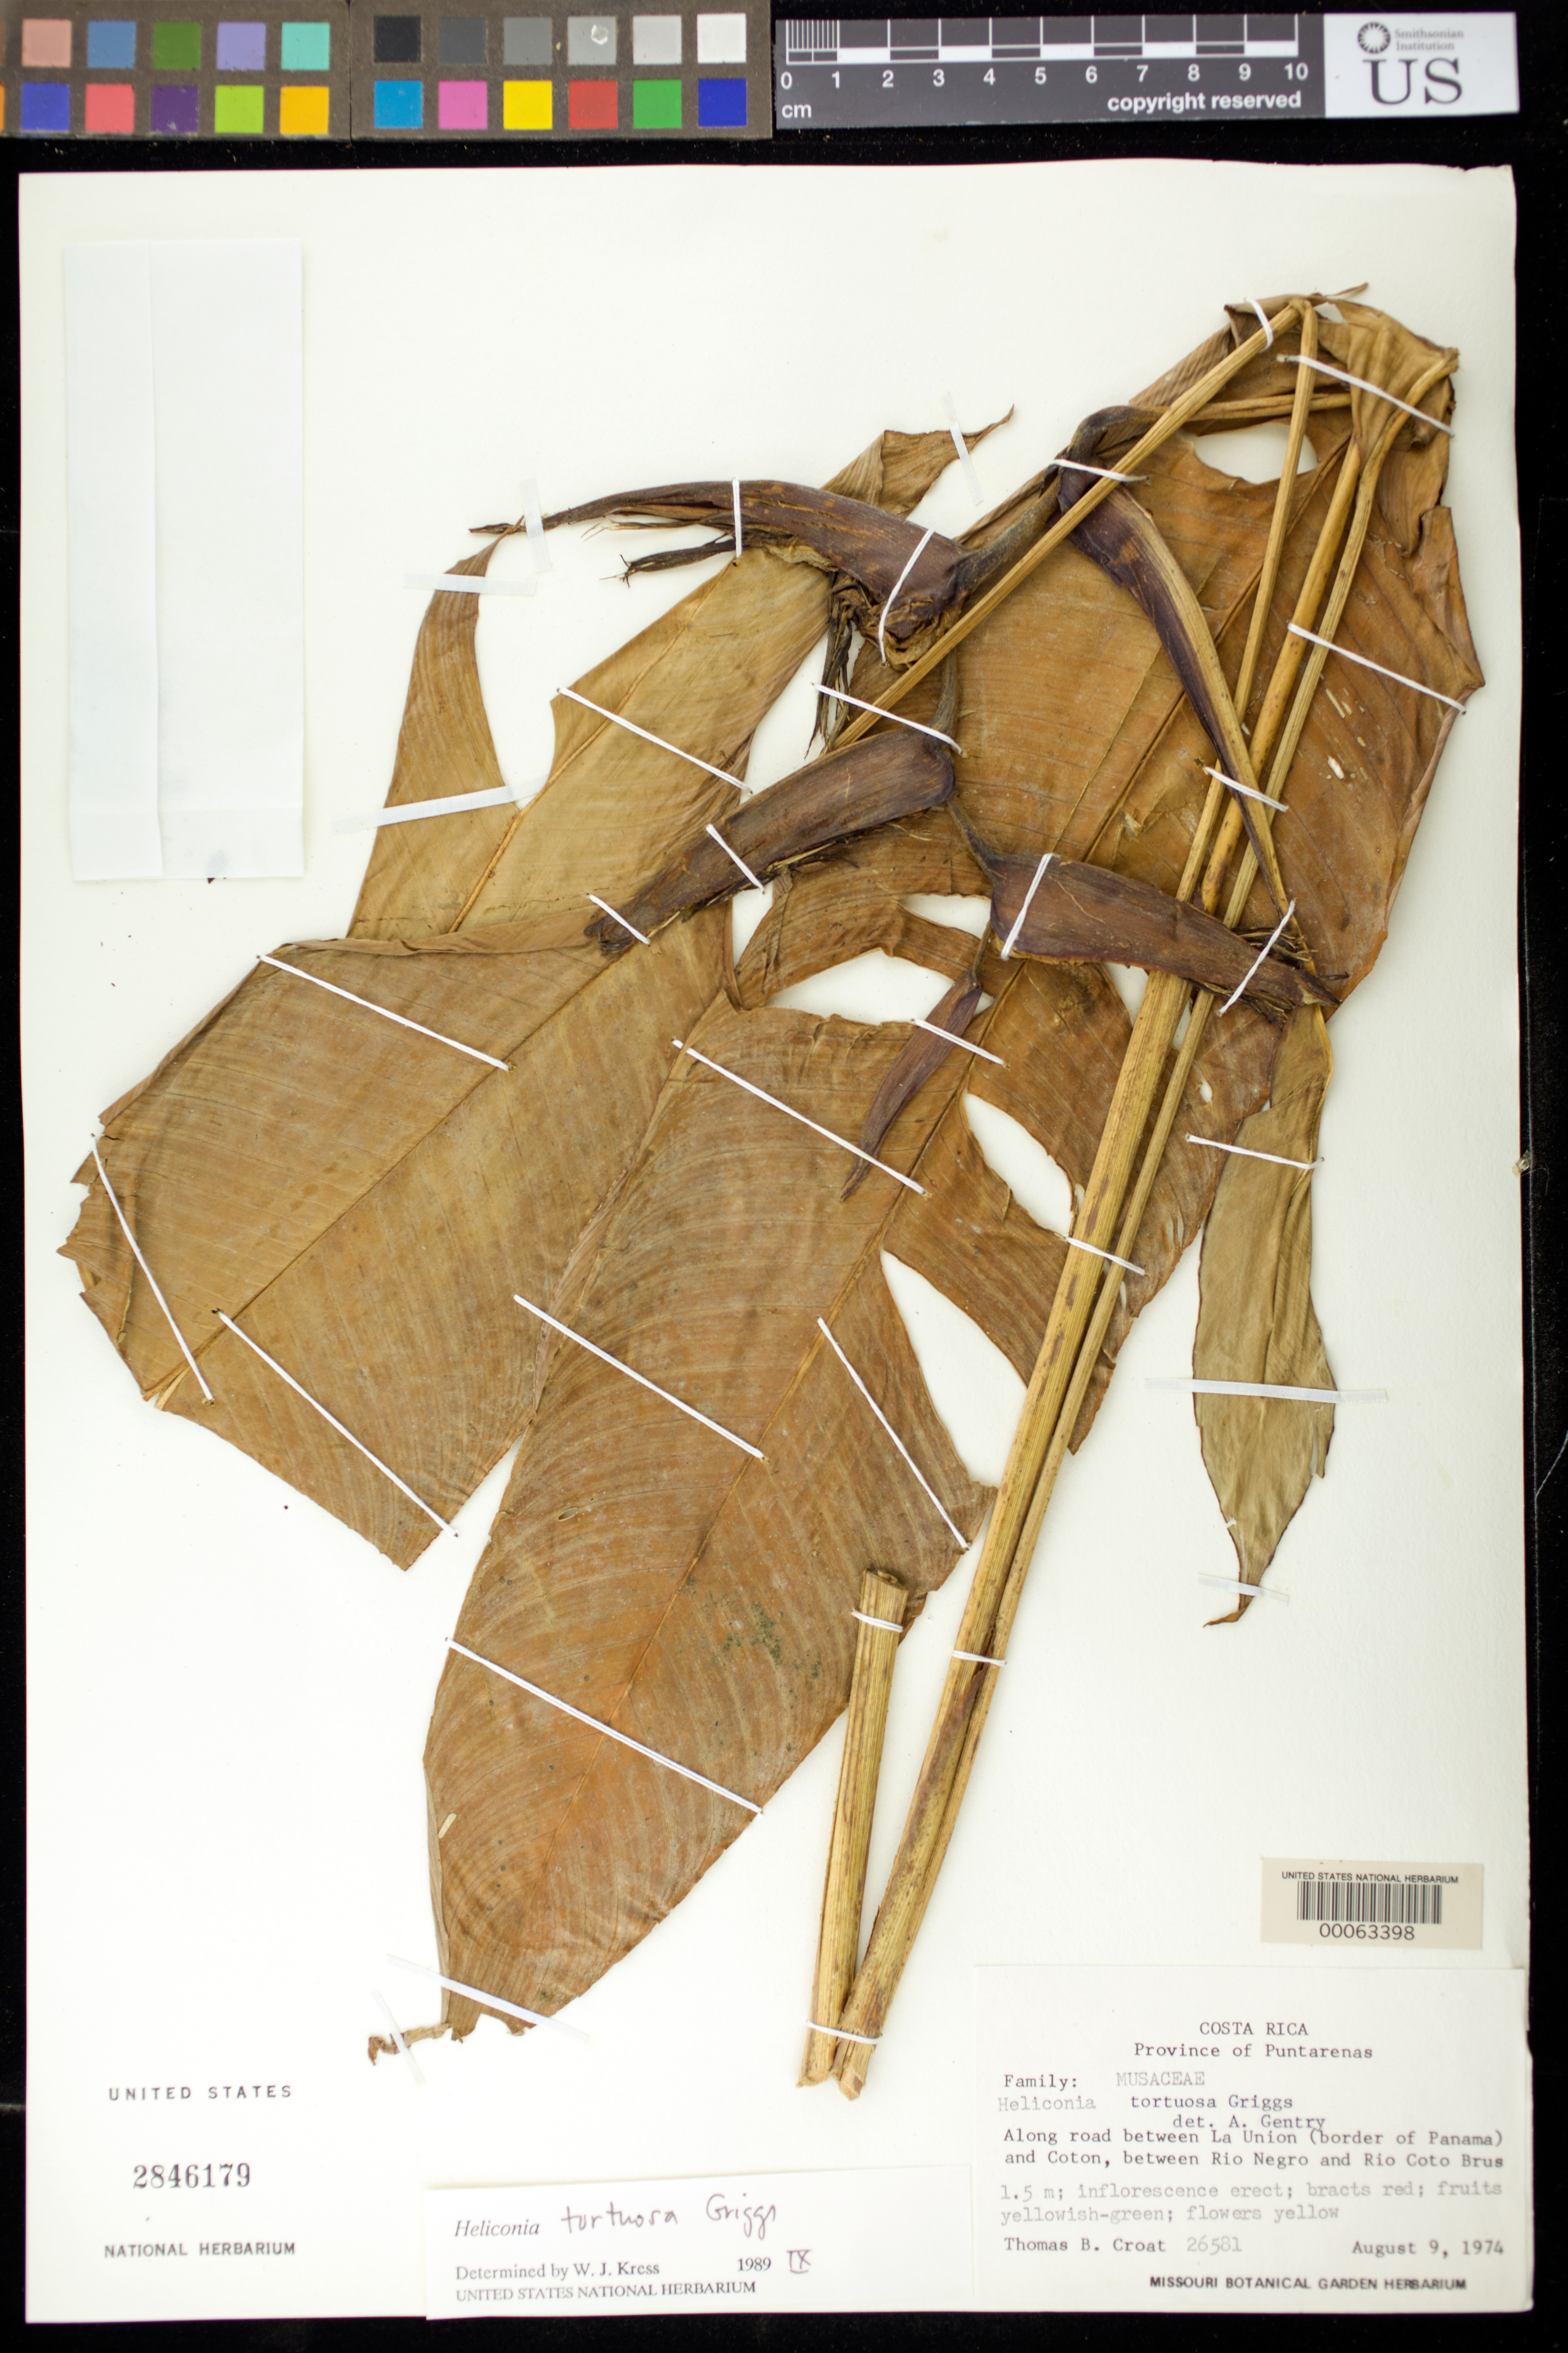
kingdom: Plantae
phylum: Tracheophyta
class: Liliopsida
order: Zingiberales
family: Heliconiaceae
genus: Heliconia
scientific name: Heliconia tortuosa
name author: R.F. Griggs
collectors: T. B. Croat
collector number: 26581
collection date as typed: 09 Aug 1974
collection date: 1974-08-09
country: Costa Rica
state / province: Puntarenas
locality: Along road between la union (border of panama) and coton, between rio negro and rio coto brus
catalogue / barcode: US 2846179